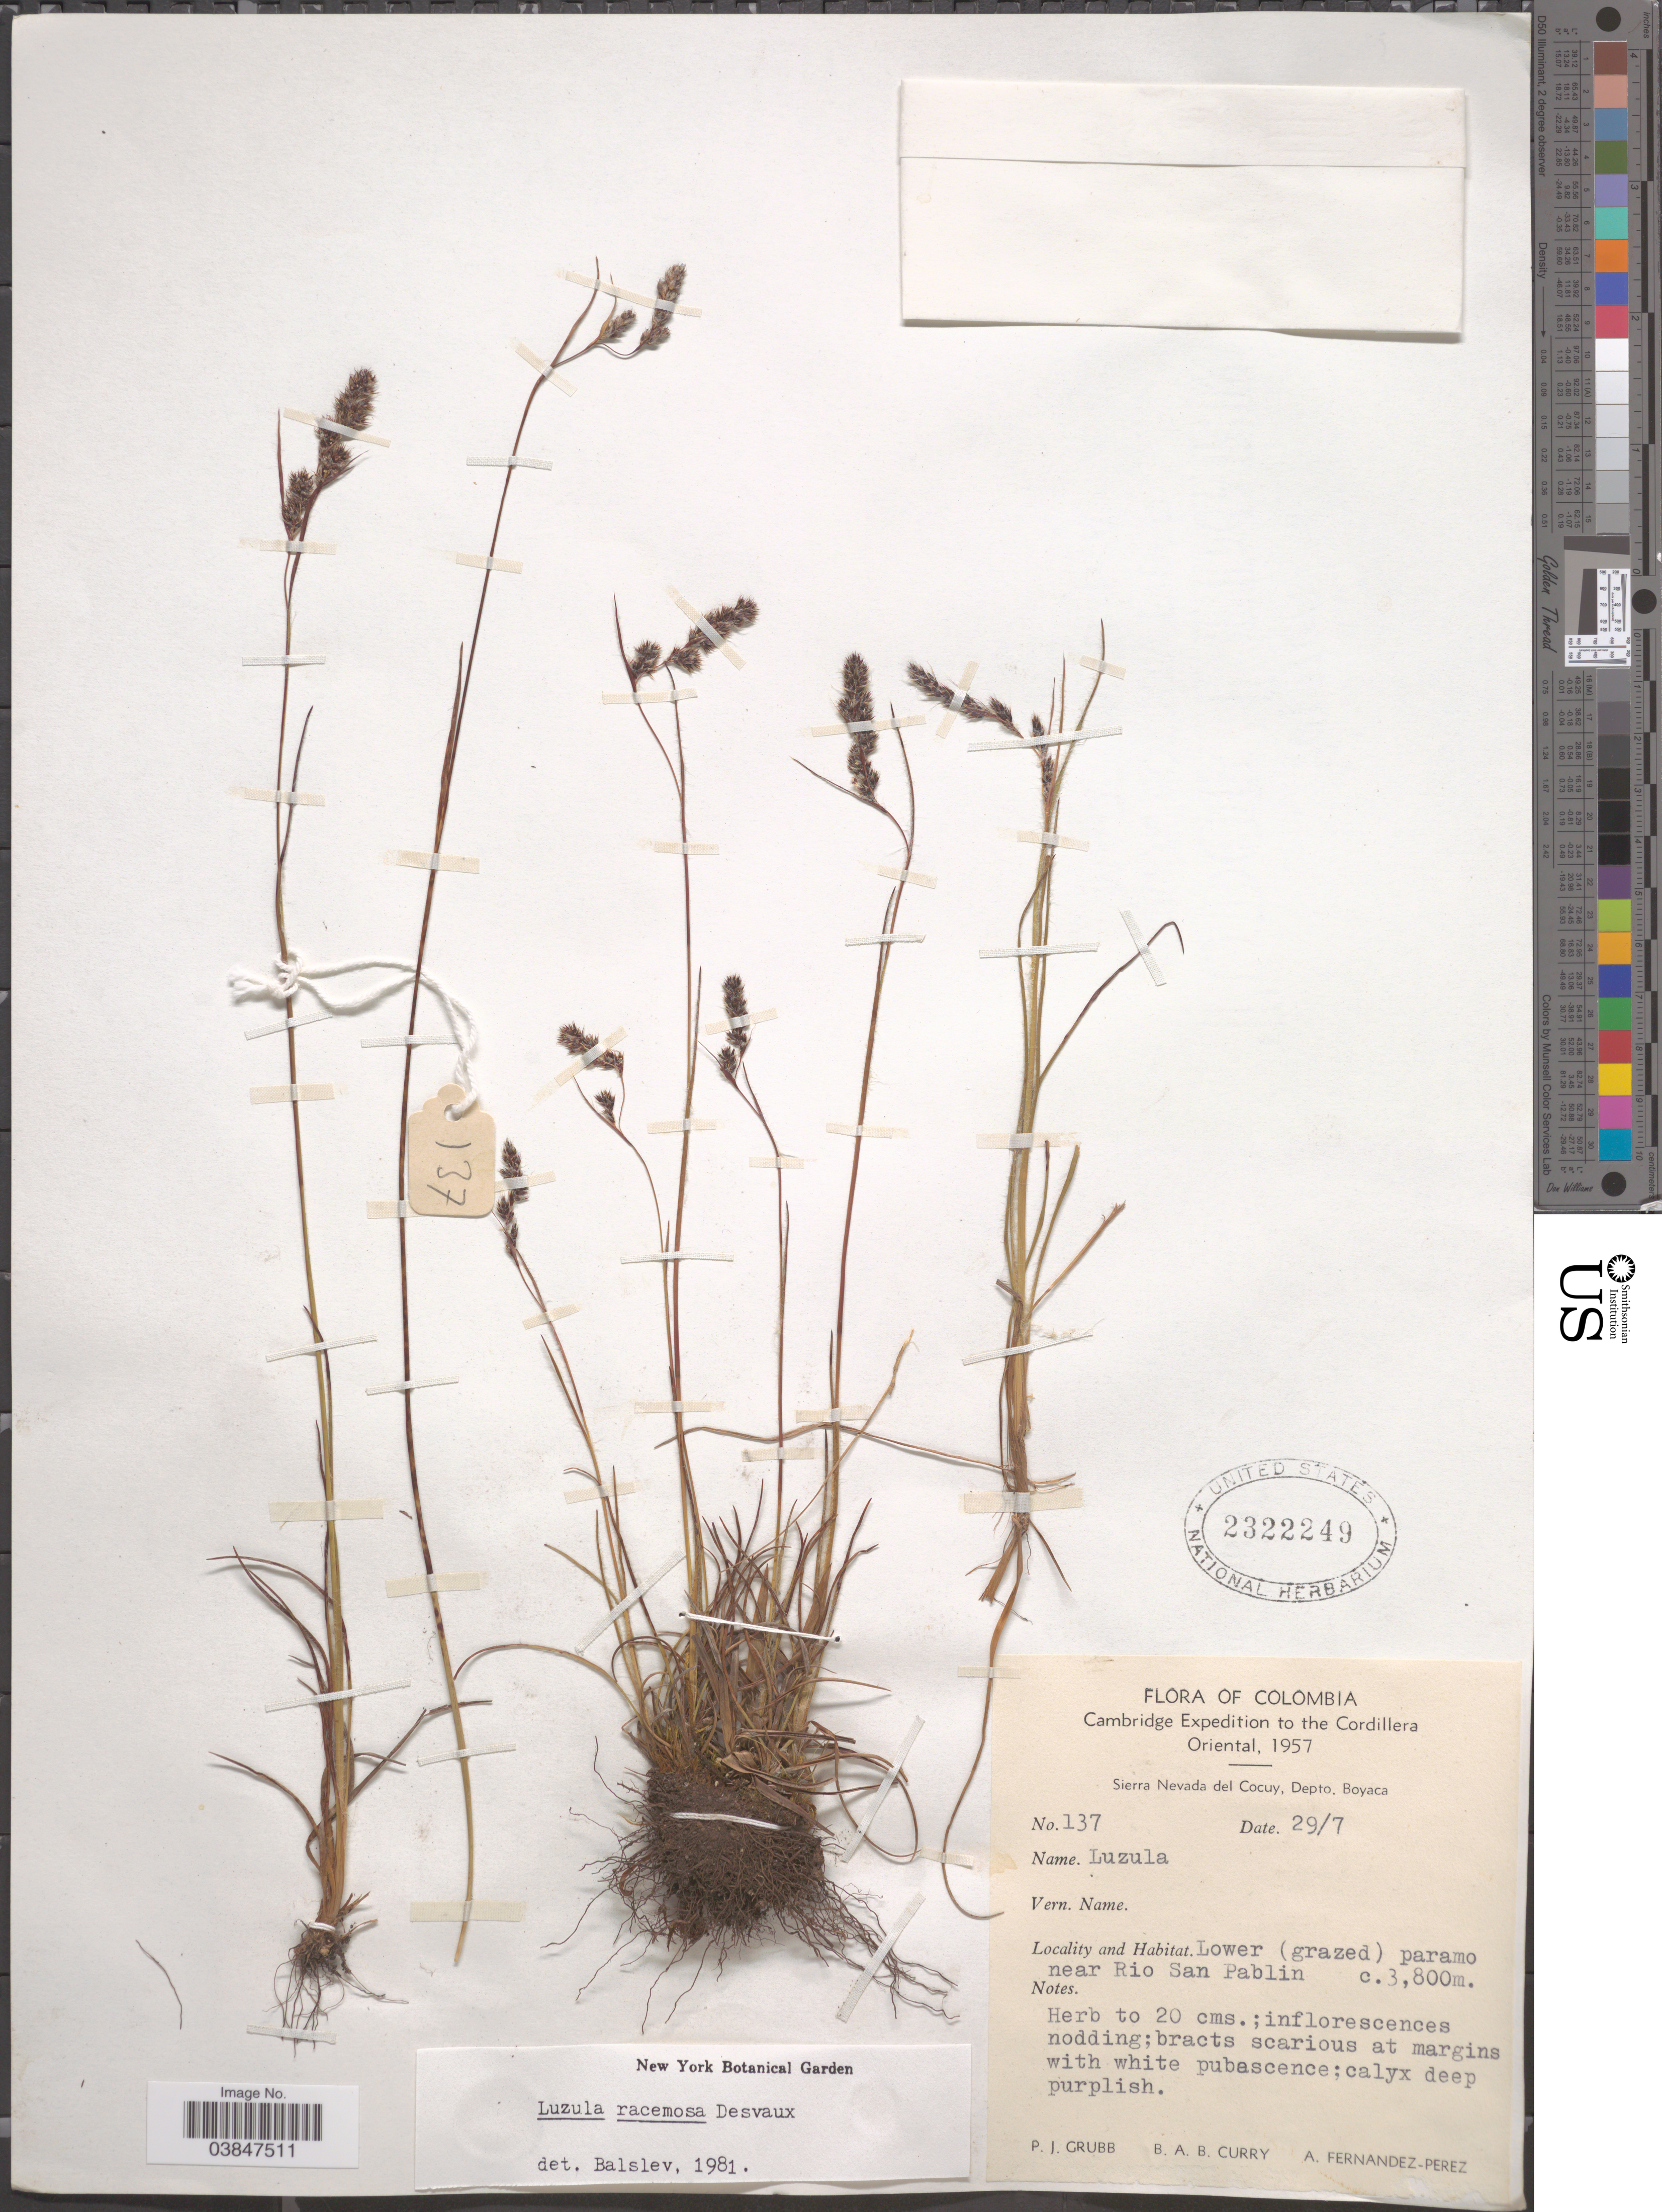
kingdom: Plantae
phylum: Tracheophyta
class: Liliopsida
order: Poales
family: Juncaceae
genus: Luzula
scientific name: Luzula racemosa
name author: Desv.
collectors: P. J. Grubb, B. A. B. Curry & A. Fernández-Pérez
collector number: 137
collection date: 1957-07-29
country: Colombia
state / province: Boyacá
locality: The Cordillera Oriental. Sierra Nevada del Cocuy, Depto. Boyaca. Lower (grazed) paramo near Rio San Pablin.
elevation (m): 3800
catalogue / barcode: US 2322249